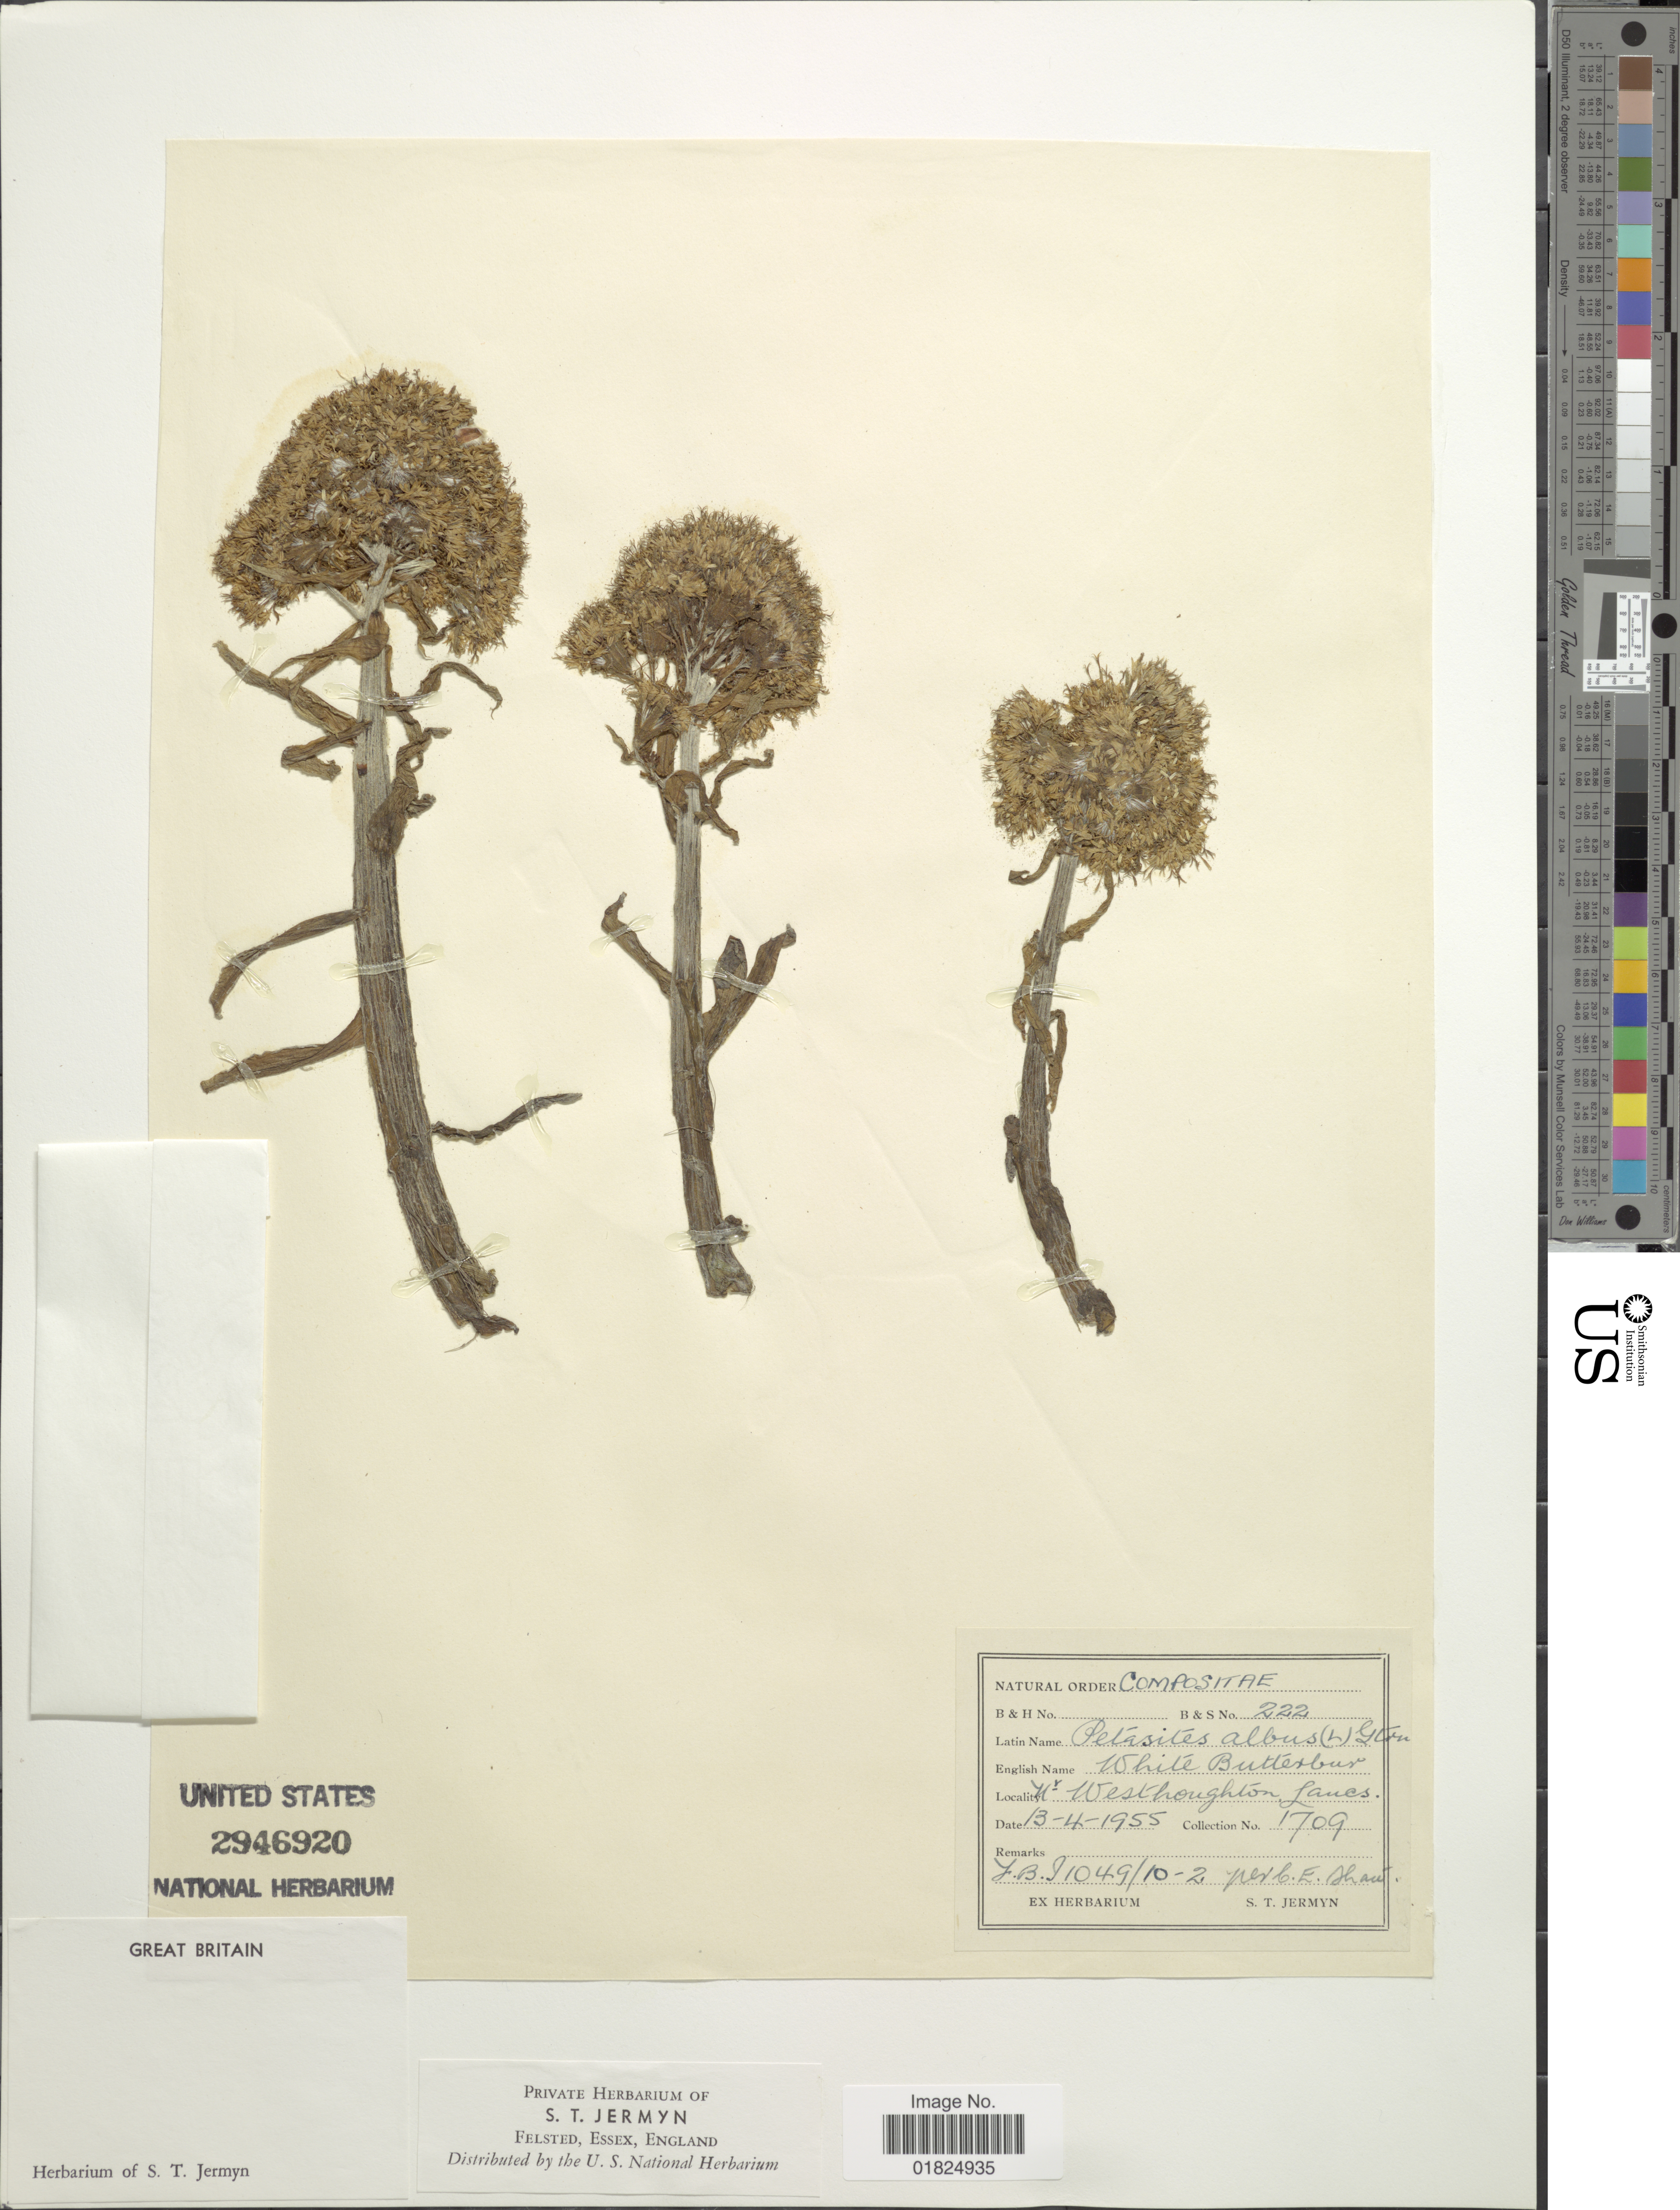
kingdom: Plantae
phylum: Tracheophyta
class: Magnoliopsida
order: Asterales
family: Asteraceae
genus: Petasites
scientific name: Petasites albus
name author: (L.) Gaertn.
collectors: S. Jermyn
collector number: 1709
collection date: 1955-04-13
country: United Kingdom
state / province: England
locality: Great Britain. n. Westhoughton, Lanes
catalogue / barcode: US 2946920